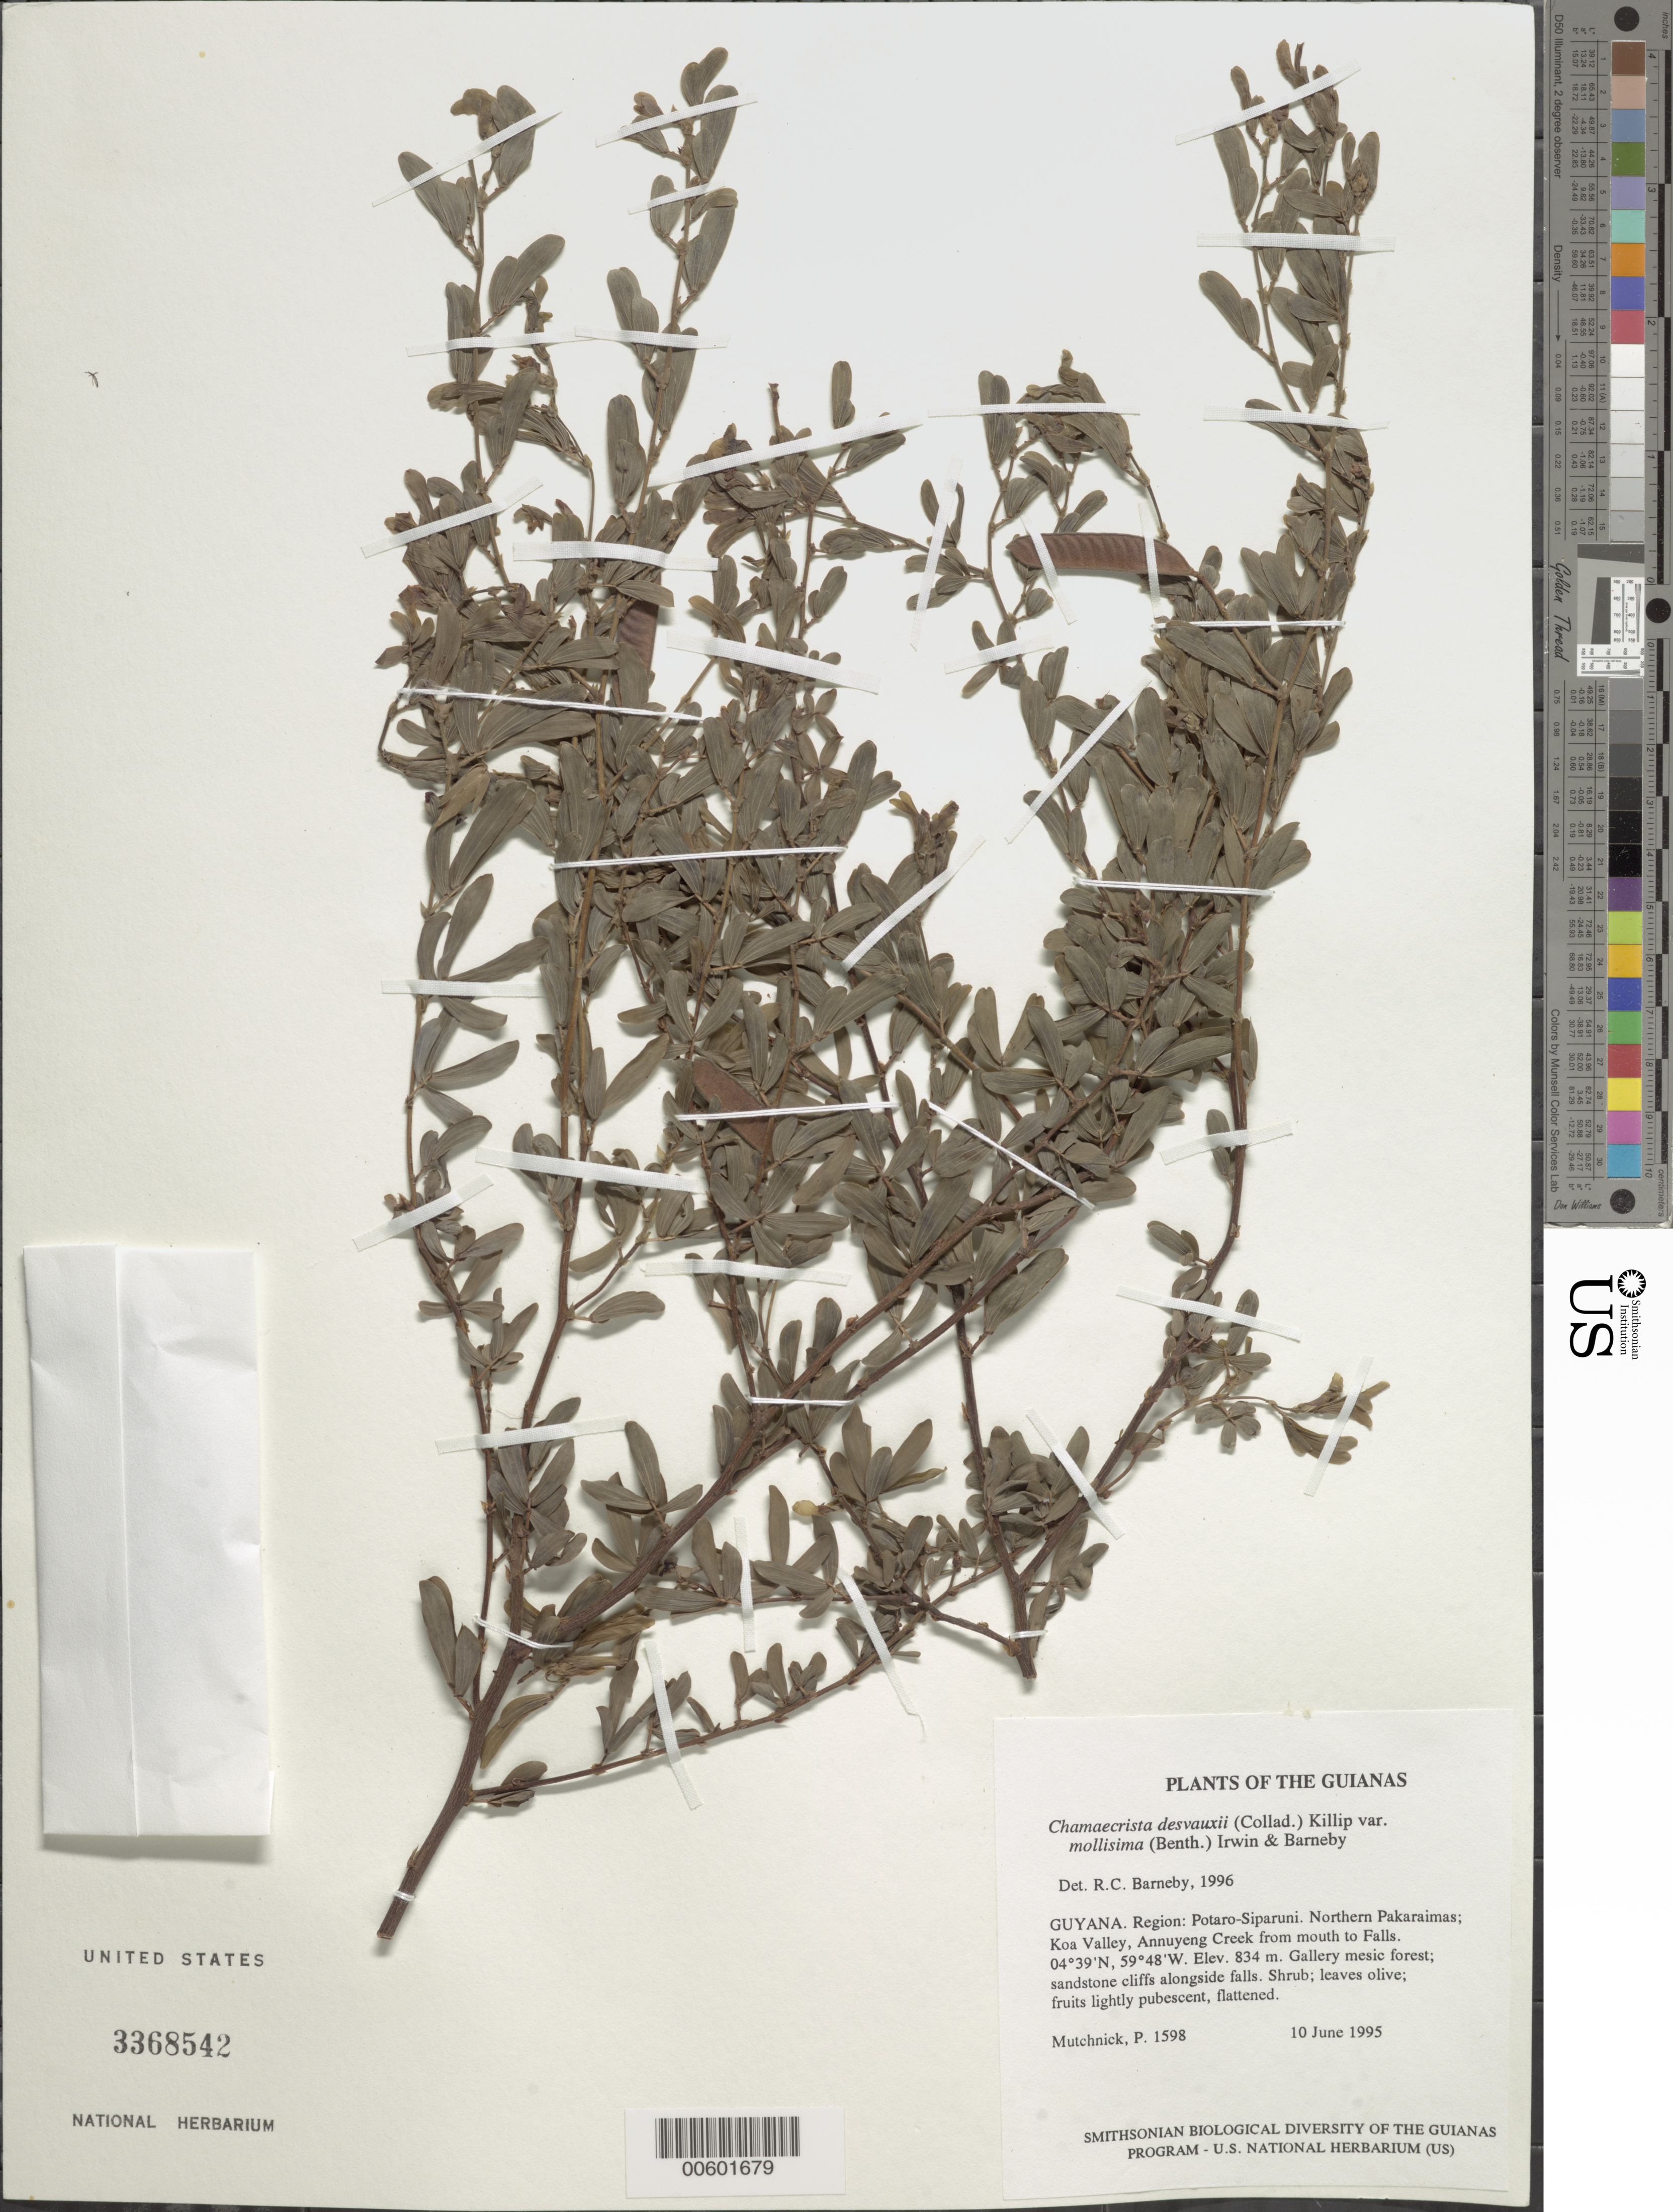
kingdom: Plantae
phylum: Tracheophyta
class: Magnoliopsida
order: Fabales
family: Fabaceae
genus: Chamaecrista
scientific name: Chamaecrista desvauxii var. mollissima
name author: (Benth.) H.S. Irwin & Barneby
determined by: Barneby, Rupert C., (NY)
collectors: P. Mutchnick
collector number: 1598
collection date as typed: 10 June 1995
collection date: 1995-06-10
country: Guyana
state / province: Potaro-Siparuni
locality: Northern Pakaraimas; Koa Valley, Annuyeng Creek from mouth to Falls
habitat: Gallery mesic forest; sandstone cliffs alongside falls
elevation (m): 834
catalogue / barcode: US 3368542